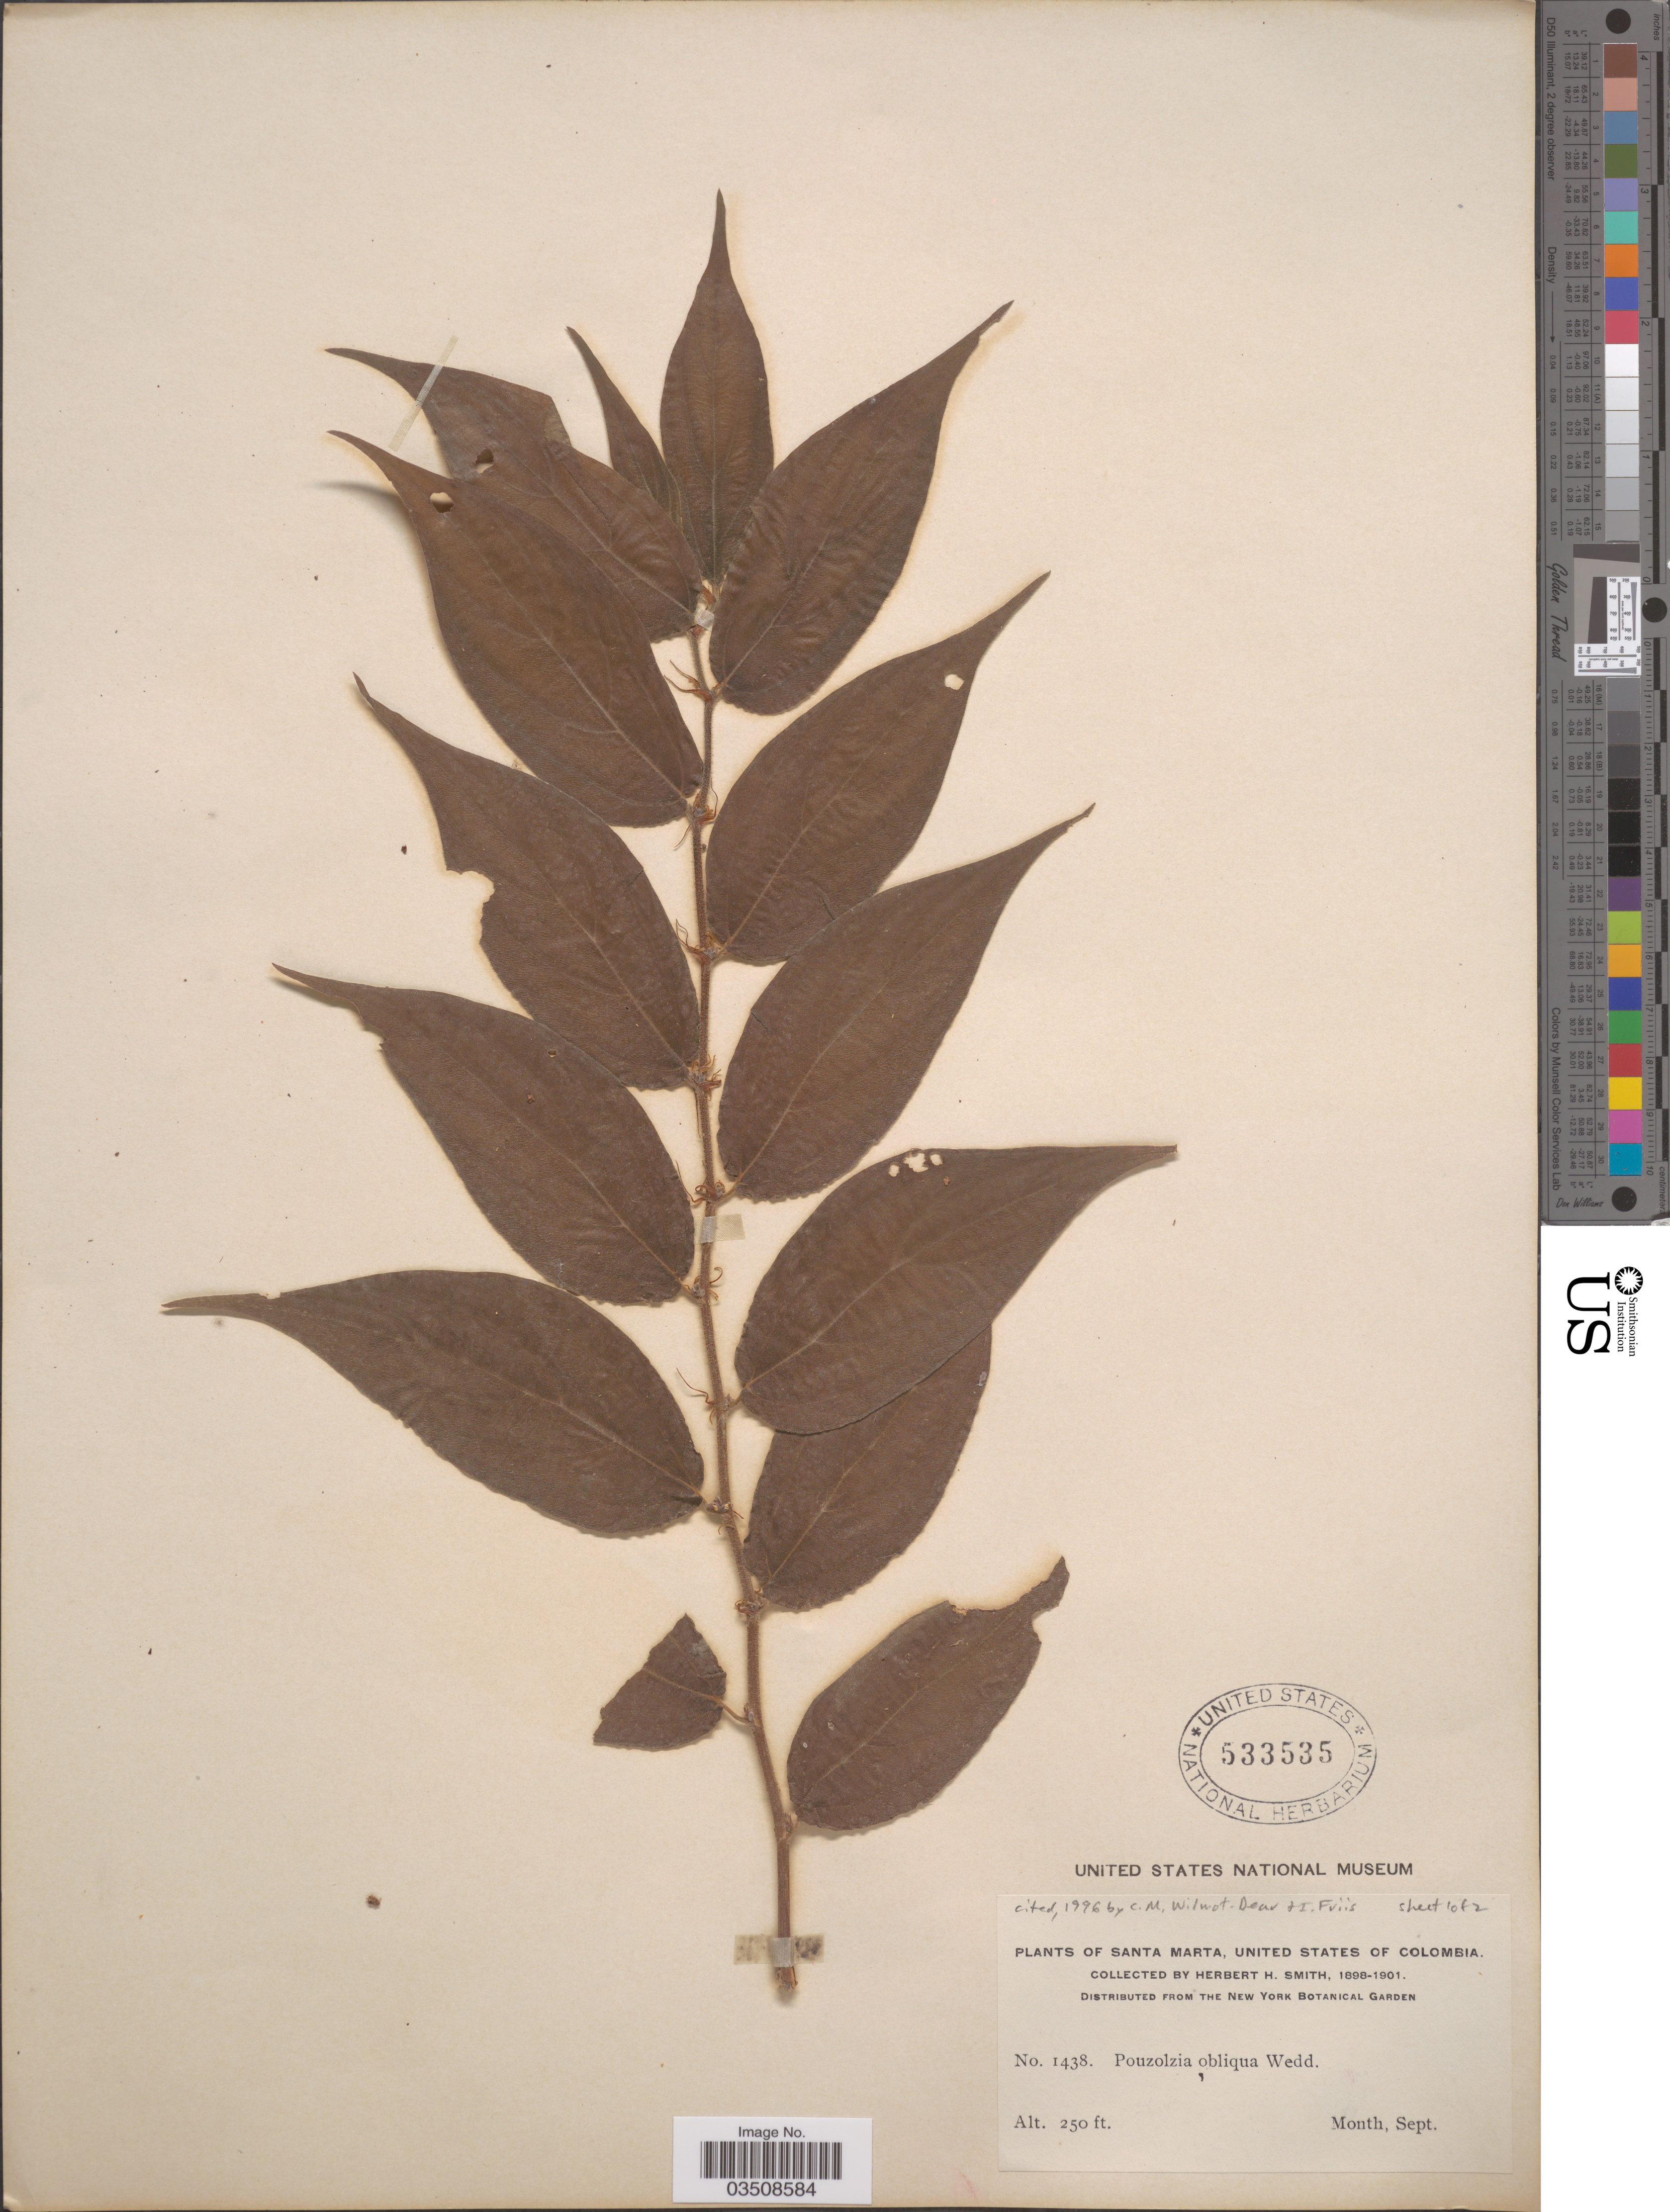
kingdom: Plantae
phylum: Tracheophyta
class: Magnoliopsida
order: Rosales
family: Urticaceae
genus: Pouzolzia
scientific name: Pouzolzia obliqua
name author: (Poepp.) Gaudich.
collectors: Herbert H. Smith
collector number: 1438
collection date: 1898-09/1901-09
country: Colombia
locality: Santa Marta, United States of Colombia.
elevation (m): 76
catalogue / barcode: US 533535